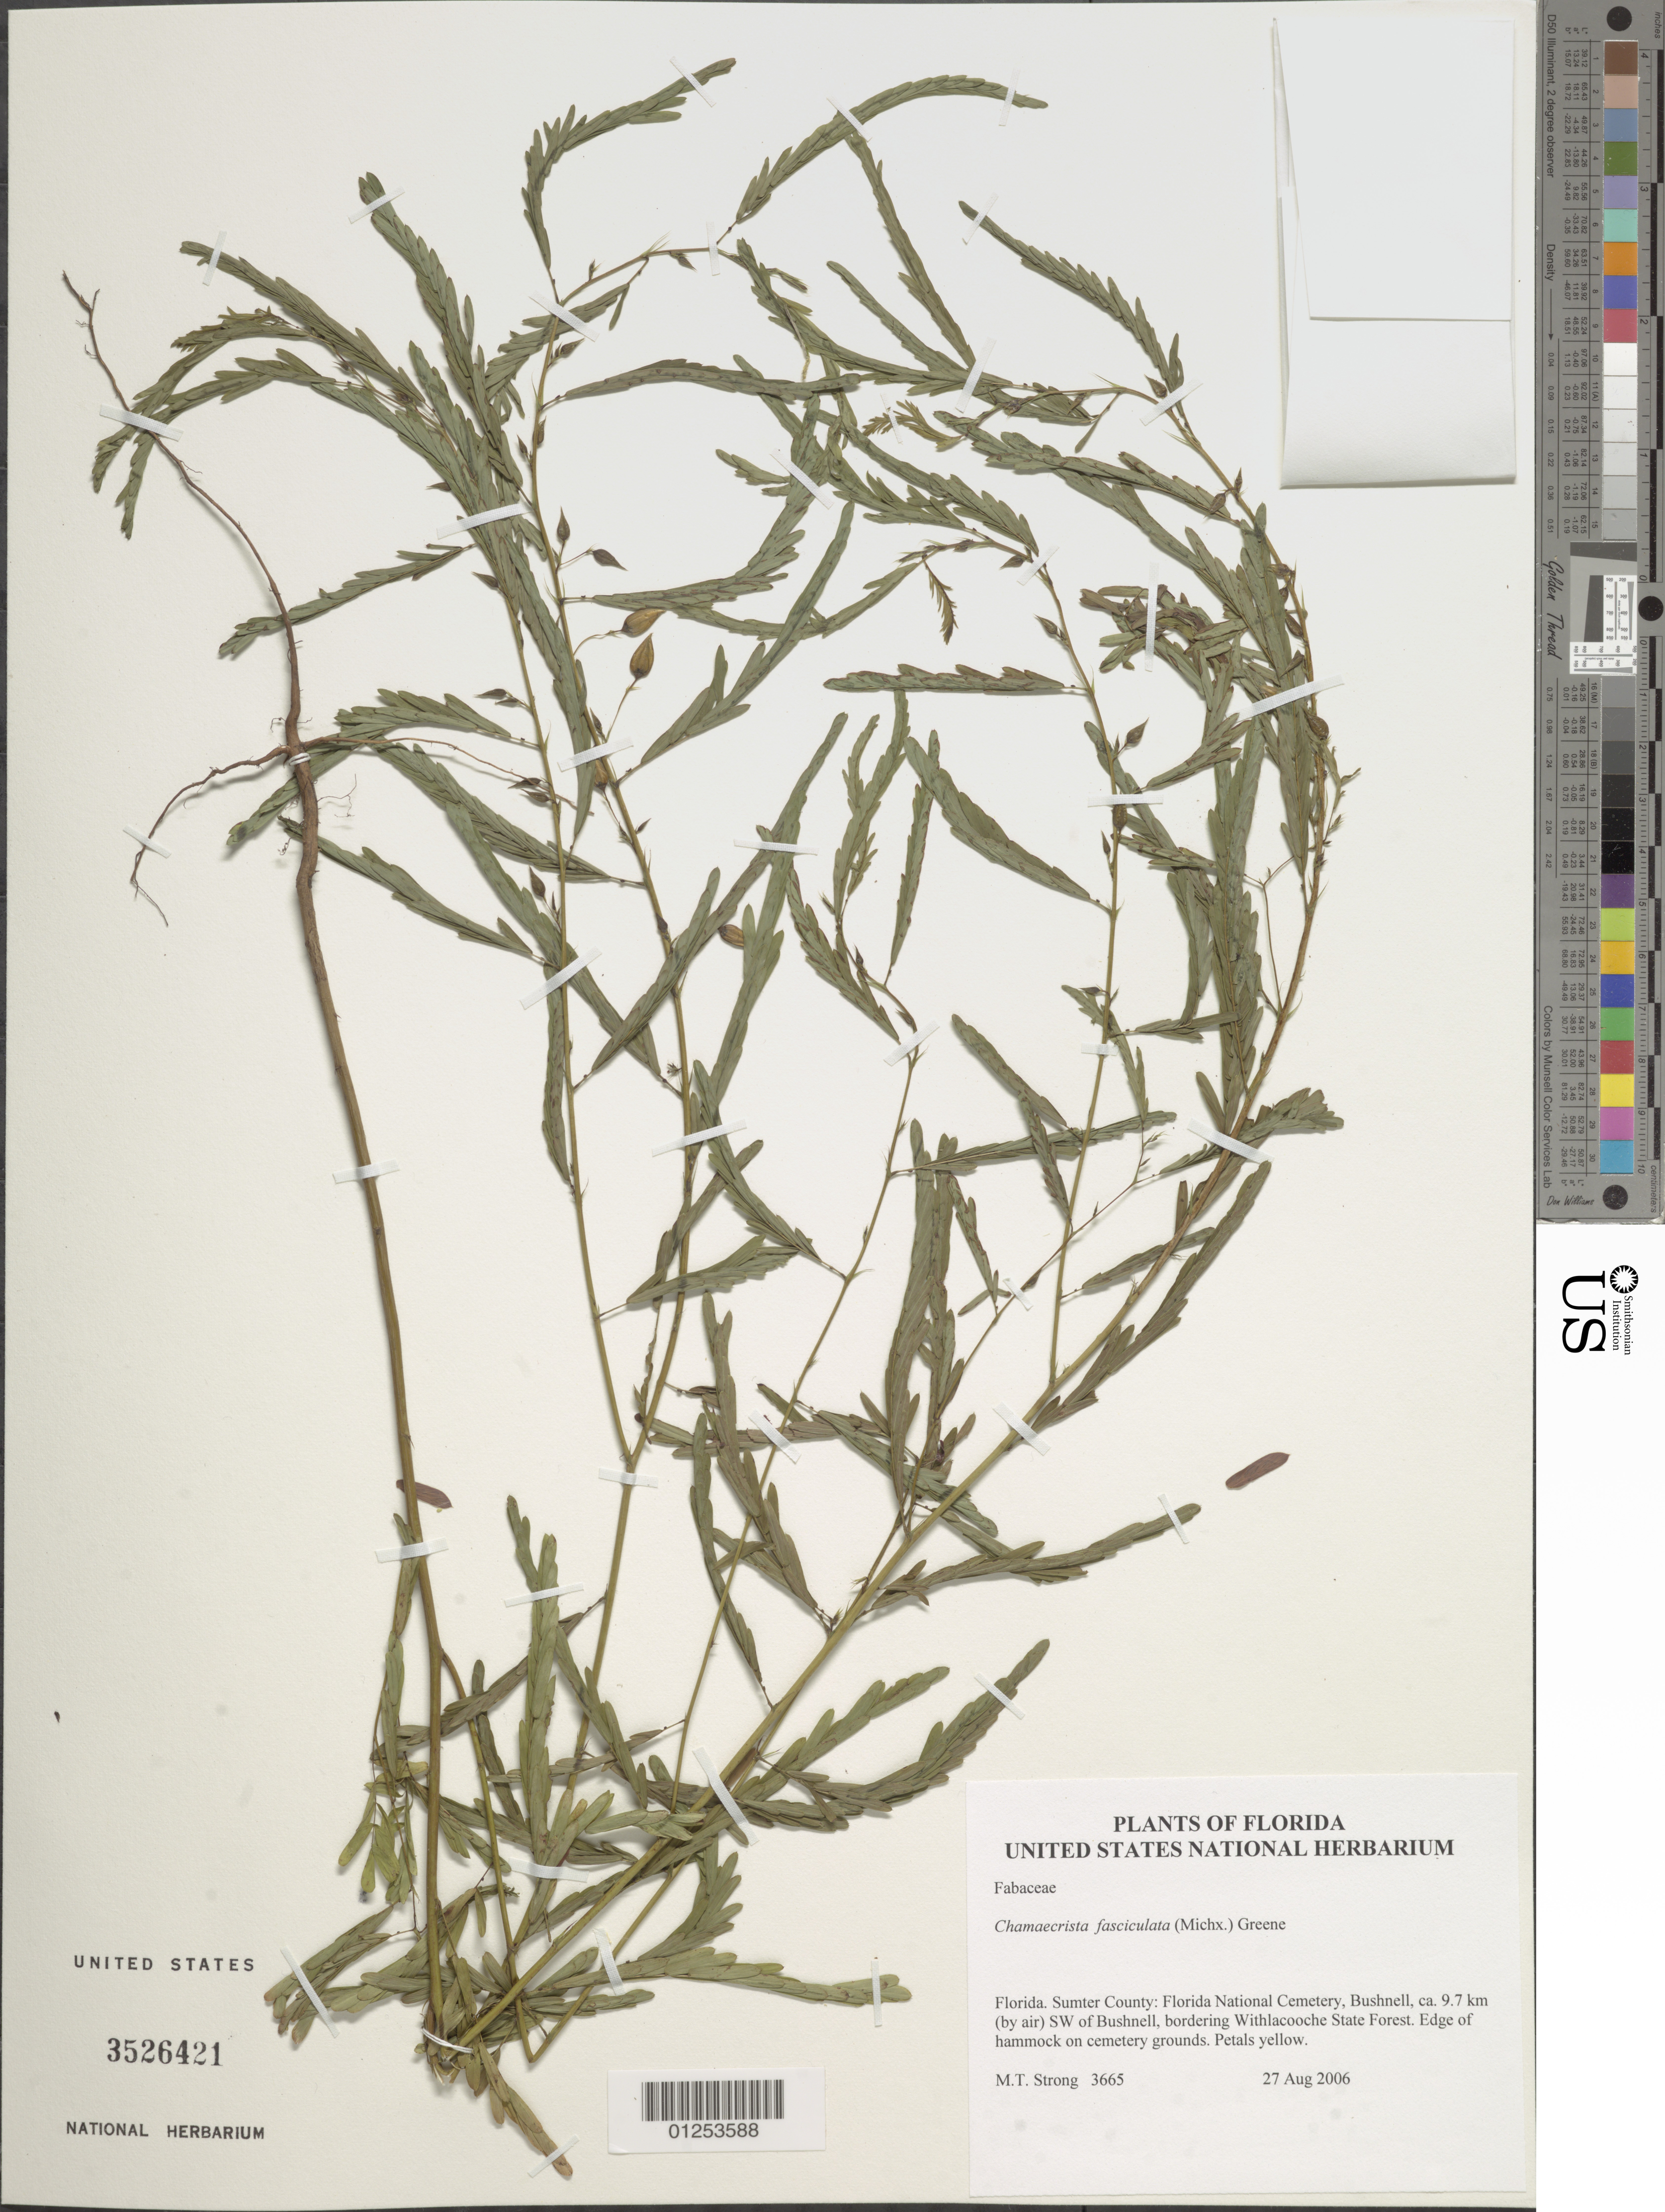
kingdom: Plantae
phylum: Tracheophyta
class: Magnoliopsida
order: Fabales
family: Fabaceae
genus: Chamaecrista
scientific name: Chamaecrista fasciculata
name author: (Michx.) Greene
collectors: M. T. Strong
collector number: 3665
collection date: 2006-08-27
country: United States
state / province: Florida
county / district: Sumter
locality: ca. 9.7 kms (by air) SW of Bushnell bordering Withlacooche State Forest. Edge of hammock on cemetery grounds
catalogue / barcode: US 3526421